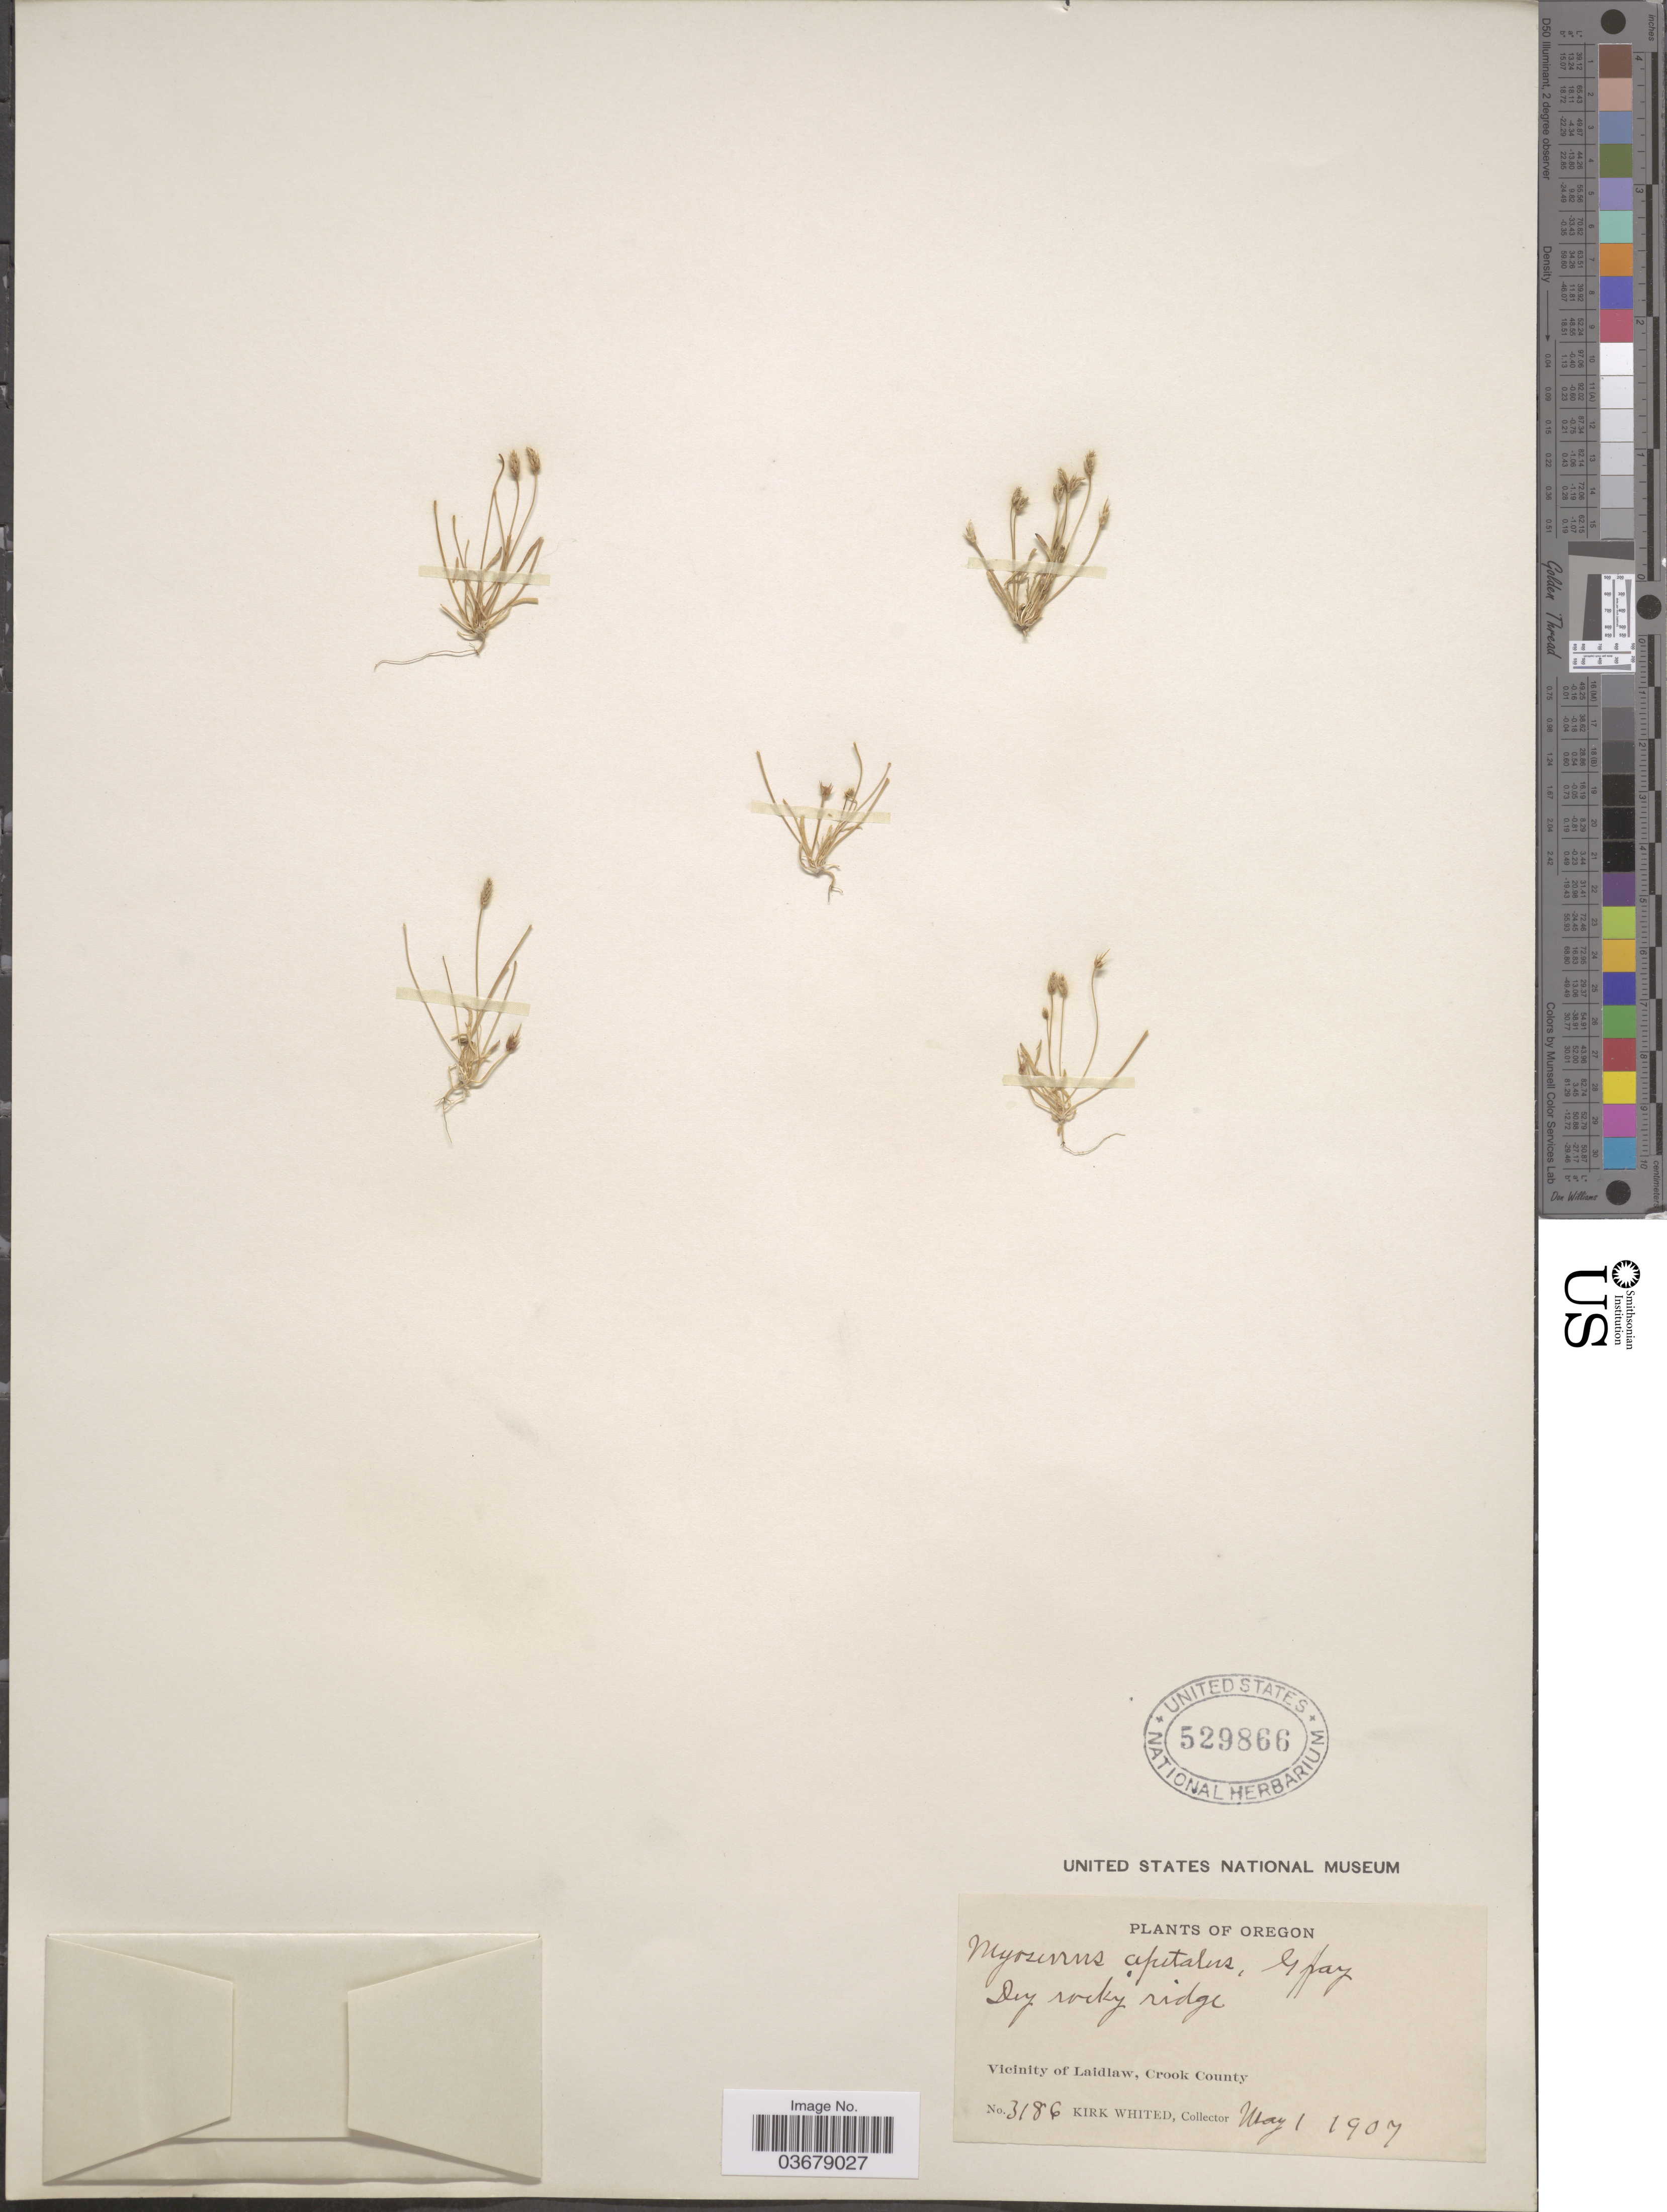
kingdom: Plantae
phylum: Tracheophyta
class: Magnoliopsida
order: Ranunculales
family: Ranunculaceae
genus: Myosurus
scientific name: Myosurus aristatus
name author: Benth.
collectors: K. Whited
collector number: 3186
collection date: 1907-05-01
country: United States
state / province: Oregon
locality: Vicinity of Laidlaw, Crook County.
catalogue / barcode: US 529866